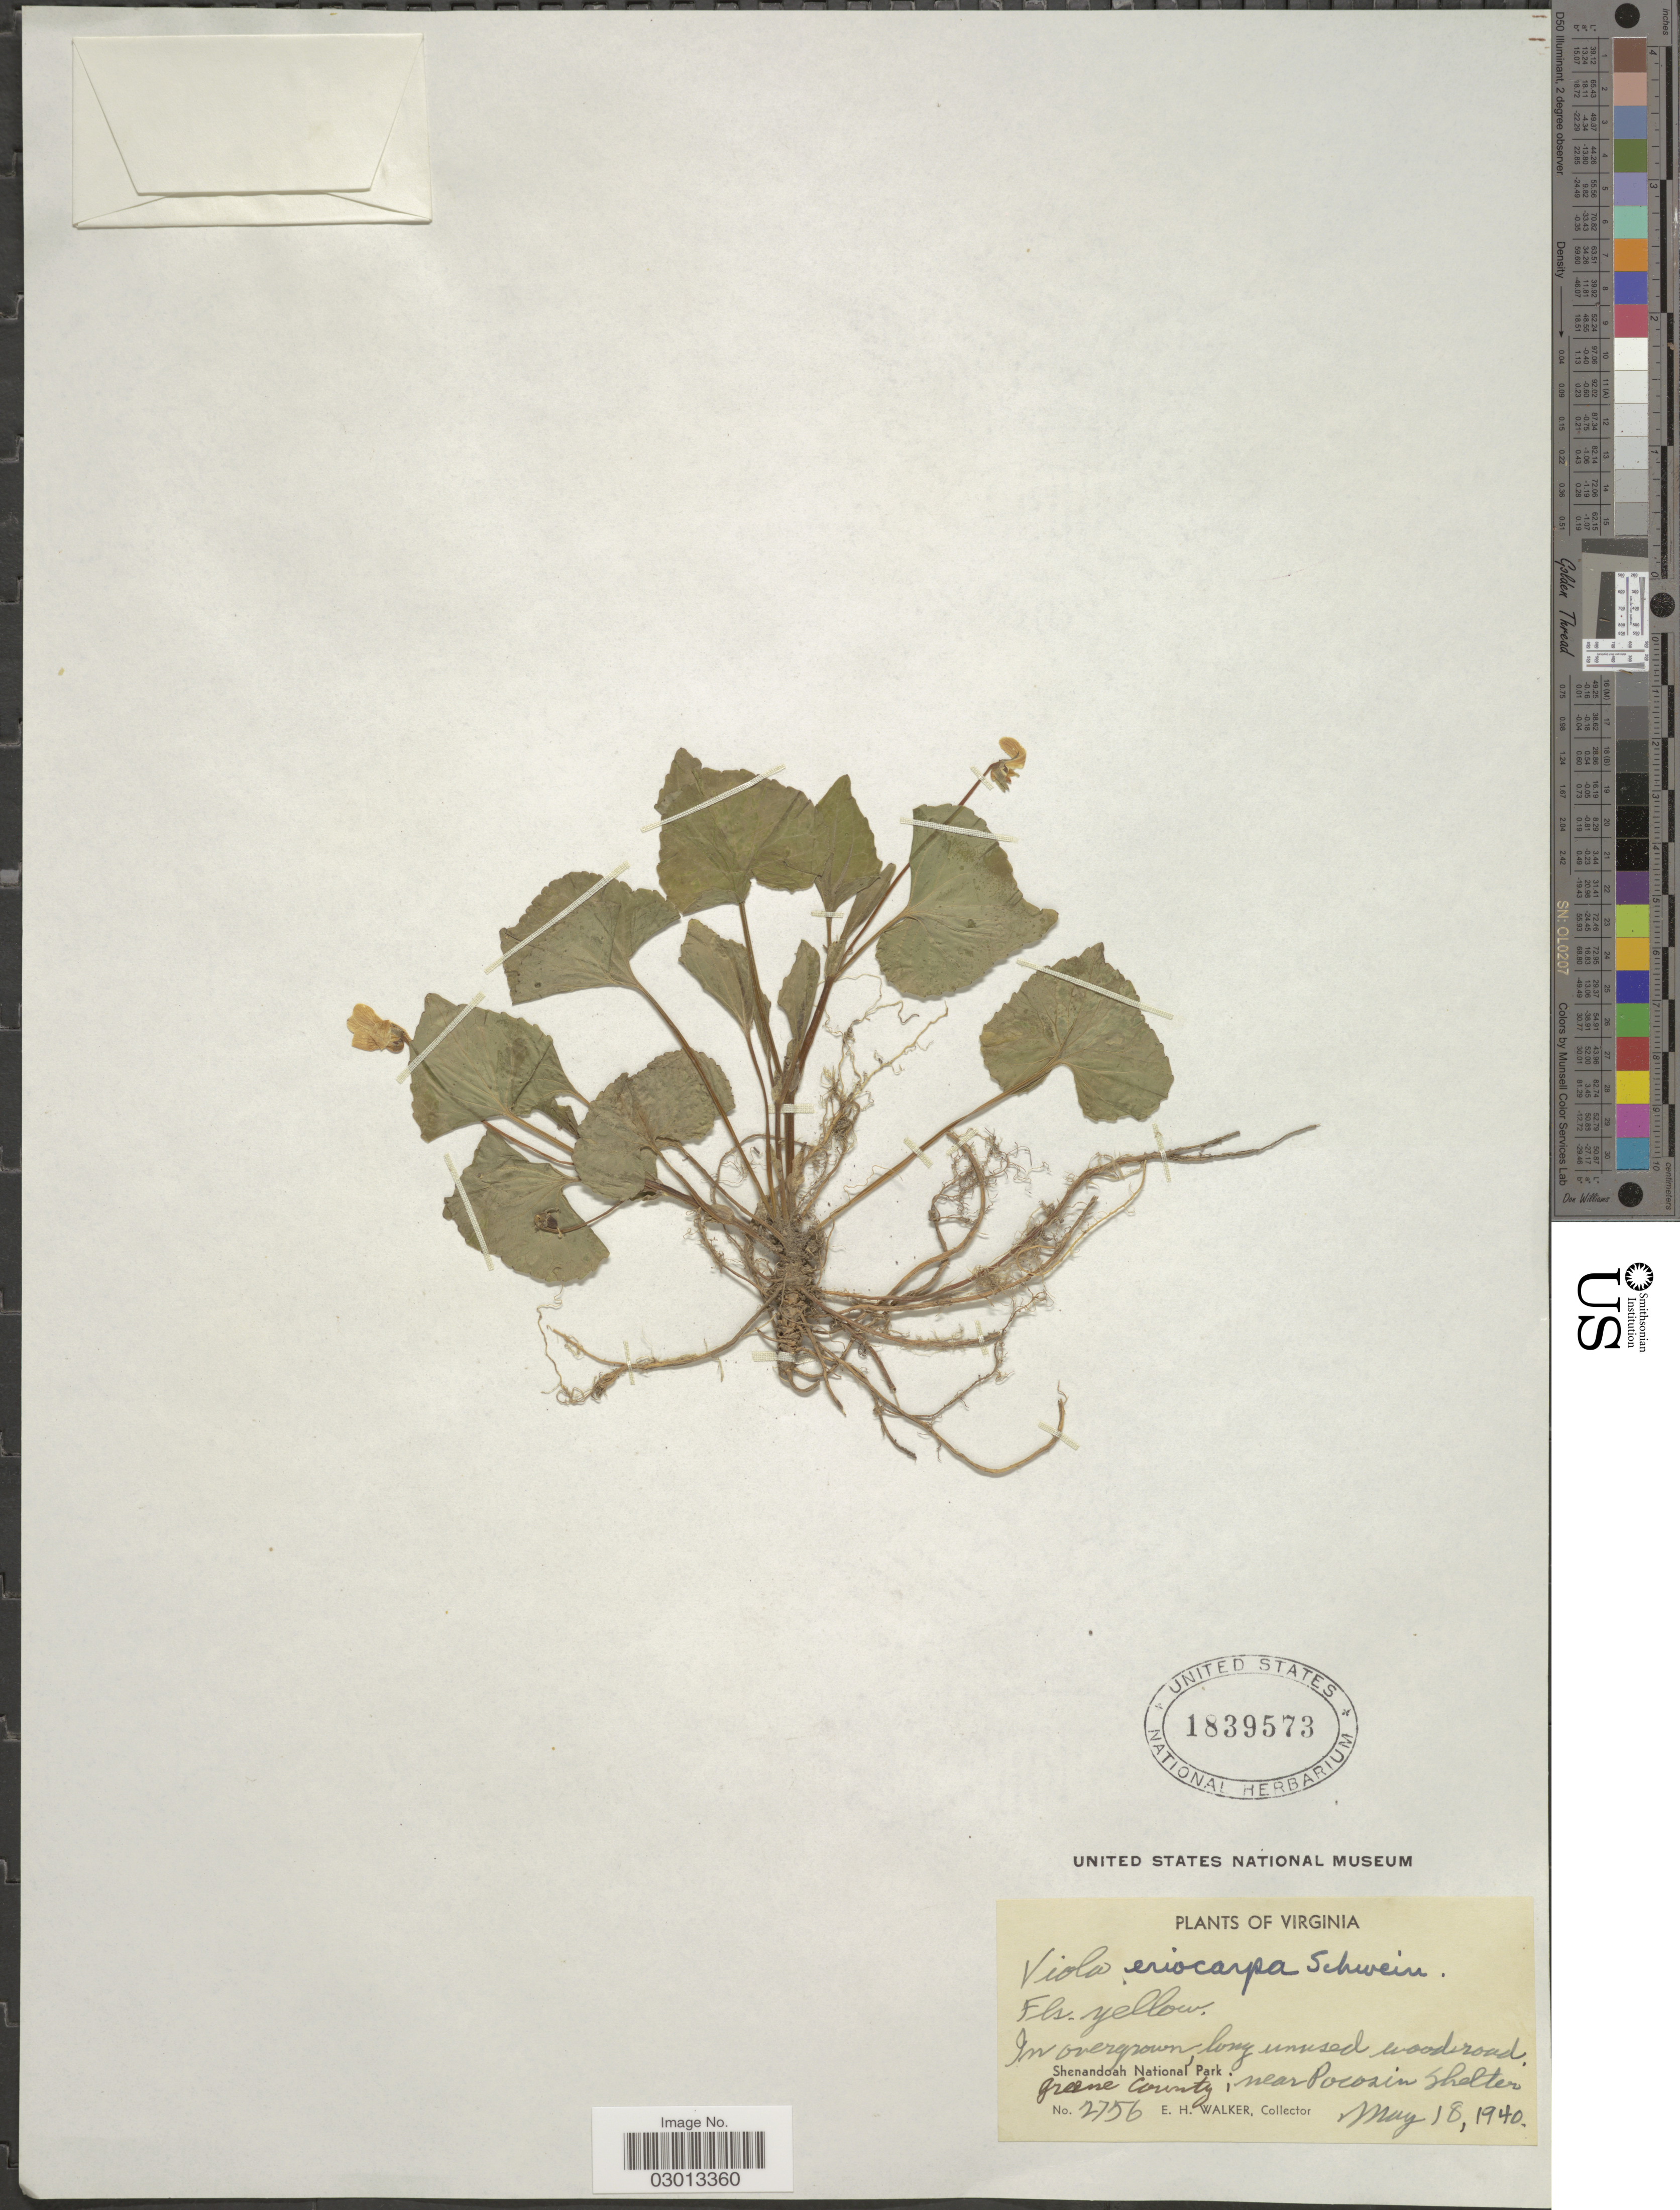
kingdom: Plantae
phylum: Tracheophyta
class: Magnoliopsida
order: Malpighiales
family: Violaceae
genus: Viola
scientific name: Viola pensylvanica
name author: Michx.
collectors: E. H. Walker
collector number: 2756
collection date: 1940-05-18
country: United States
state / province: Virginia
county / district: Greene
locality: Shenandoah National Park; Near Pocosin Shelter. Greene County.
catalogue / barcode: US 1839573